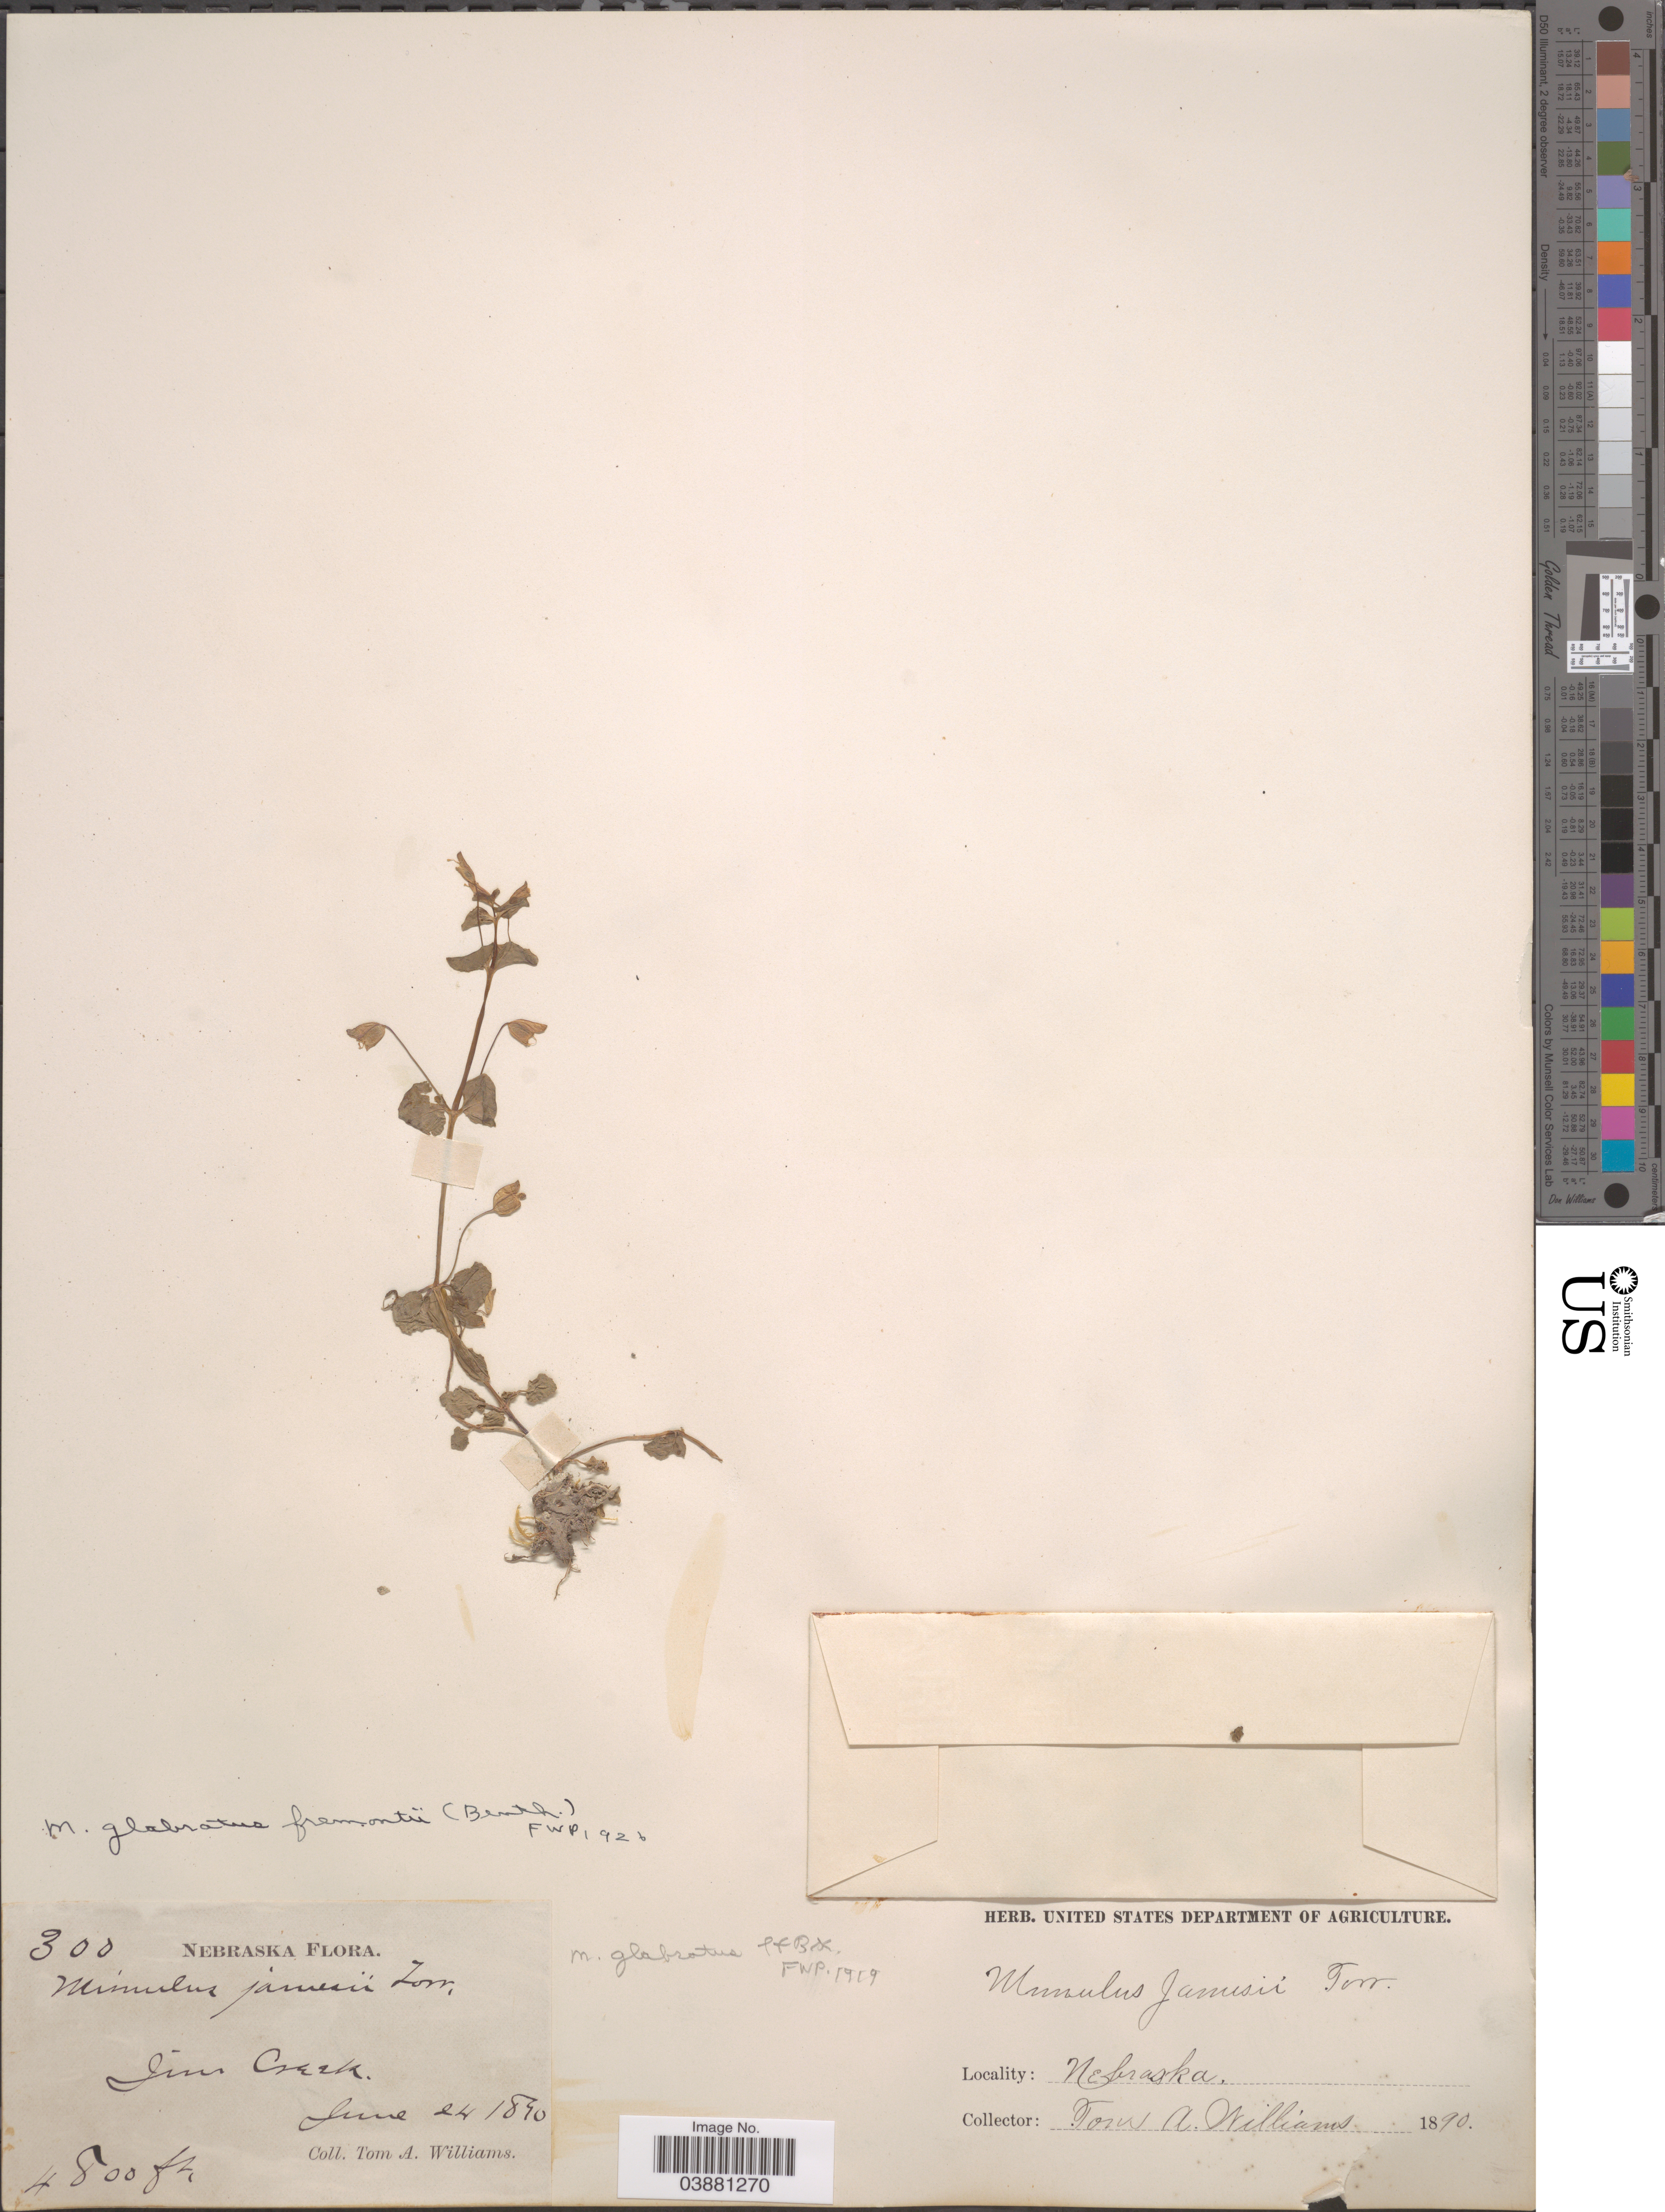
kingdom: Plantae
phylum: Tracheophyta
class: Magnoliopsida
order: Lamiales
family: Phrymaceae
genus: Mimulus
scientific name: Mimulus glabratus var. fremontii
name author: Kunth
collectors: T. Williams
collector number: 300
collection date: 1890-06-24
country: United States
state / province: Nebraska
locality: Jim Creek.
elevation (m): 1463